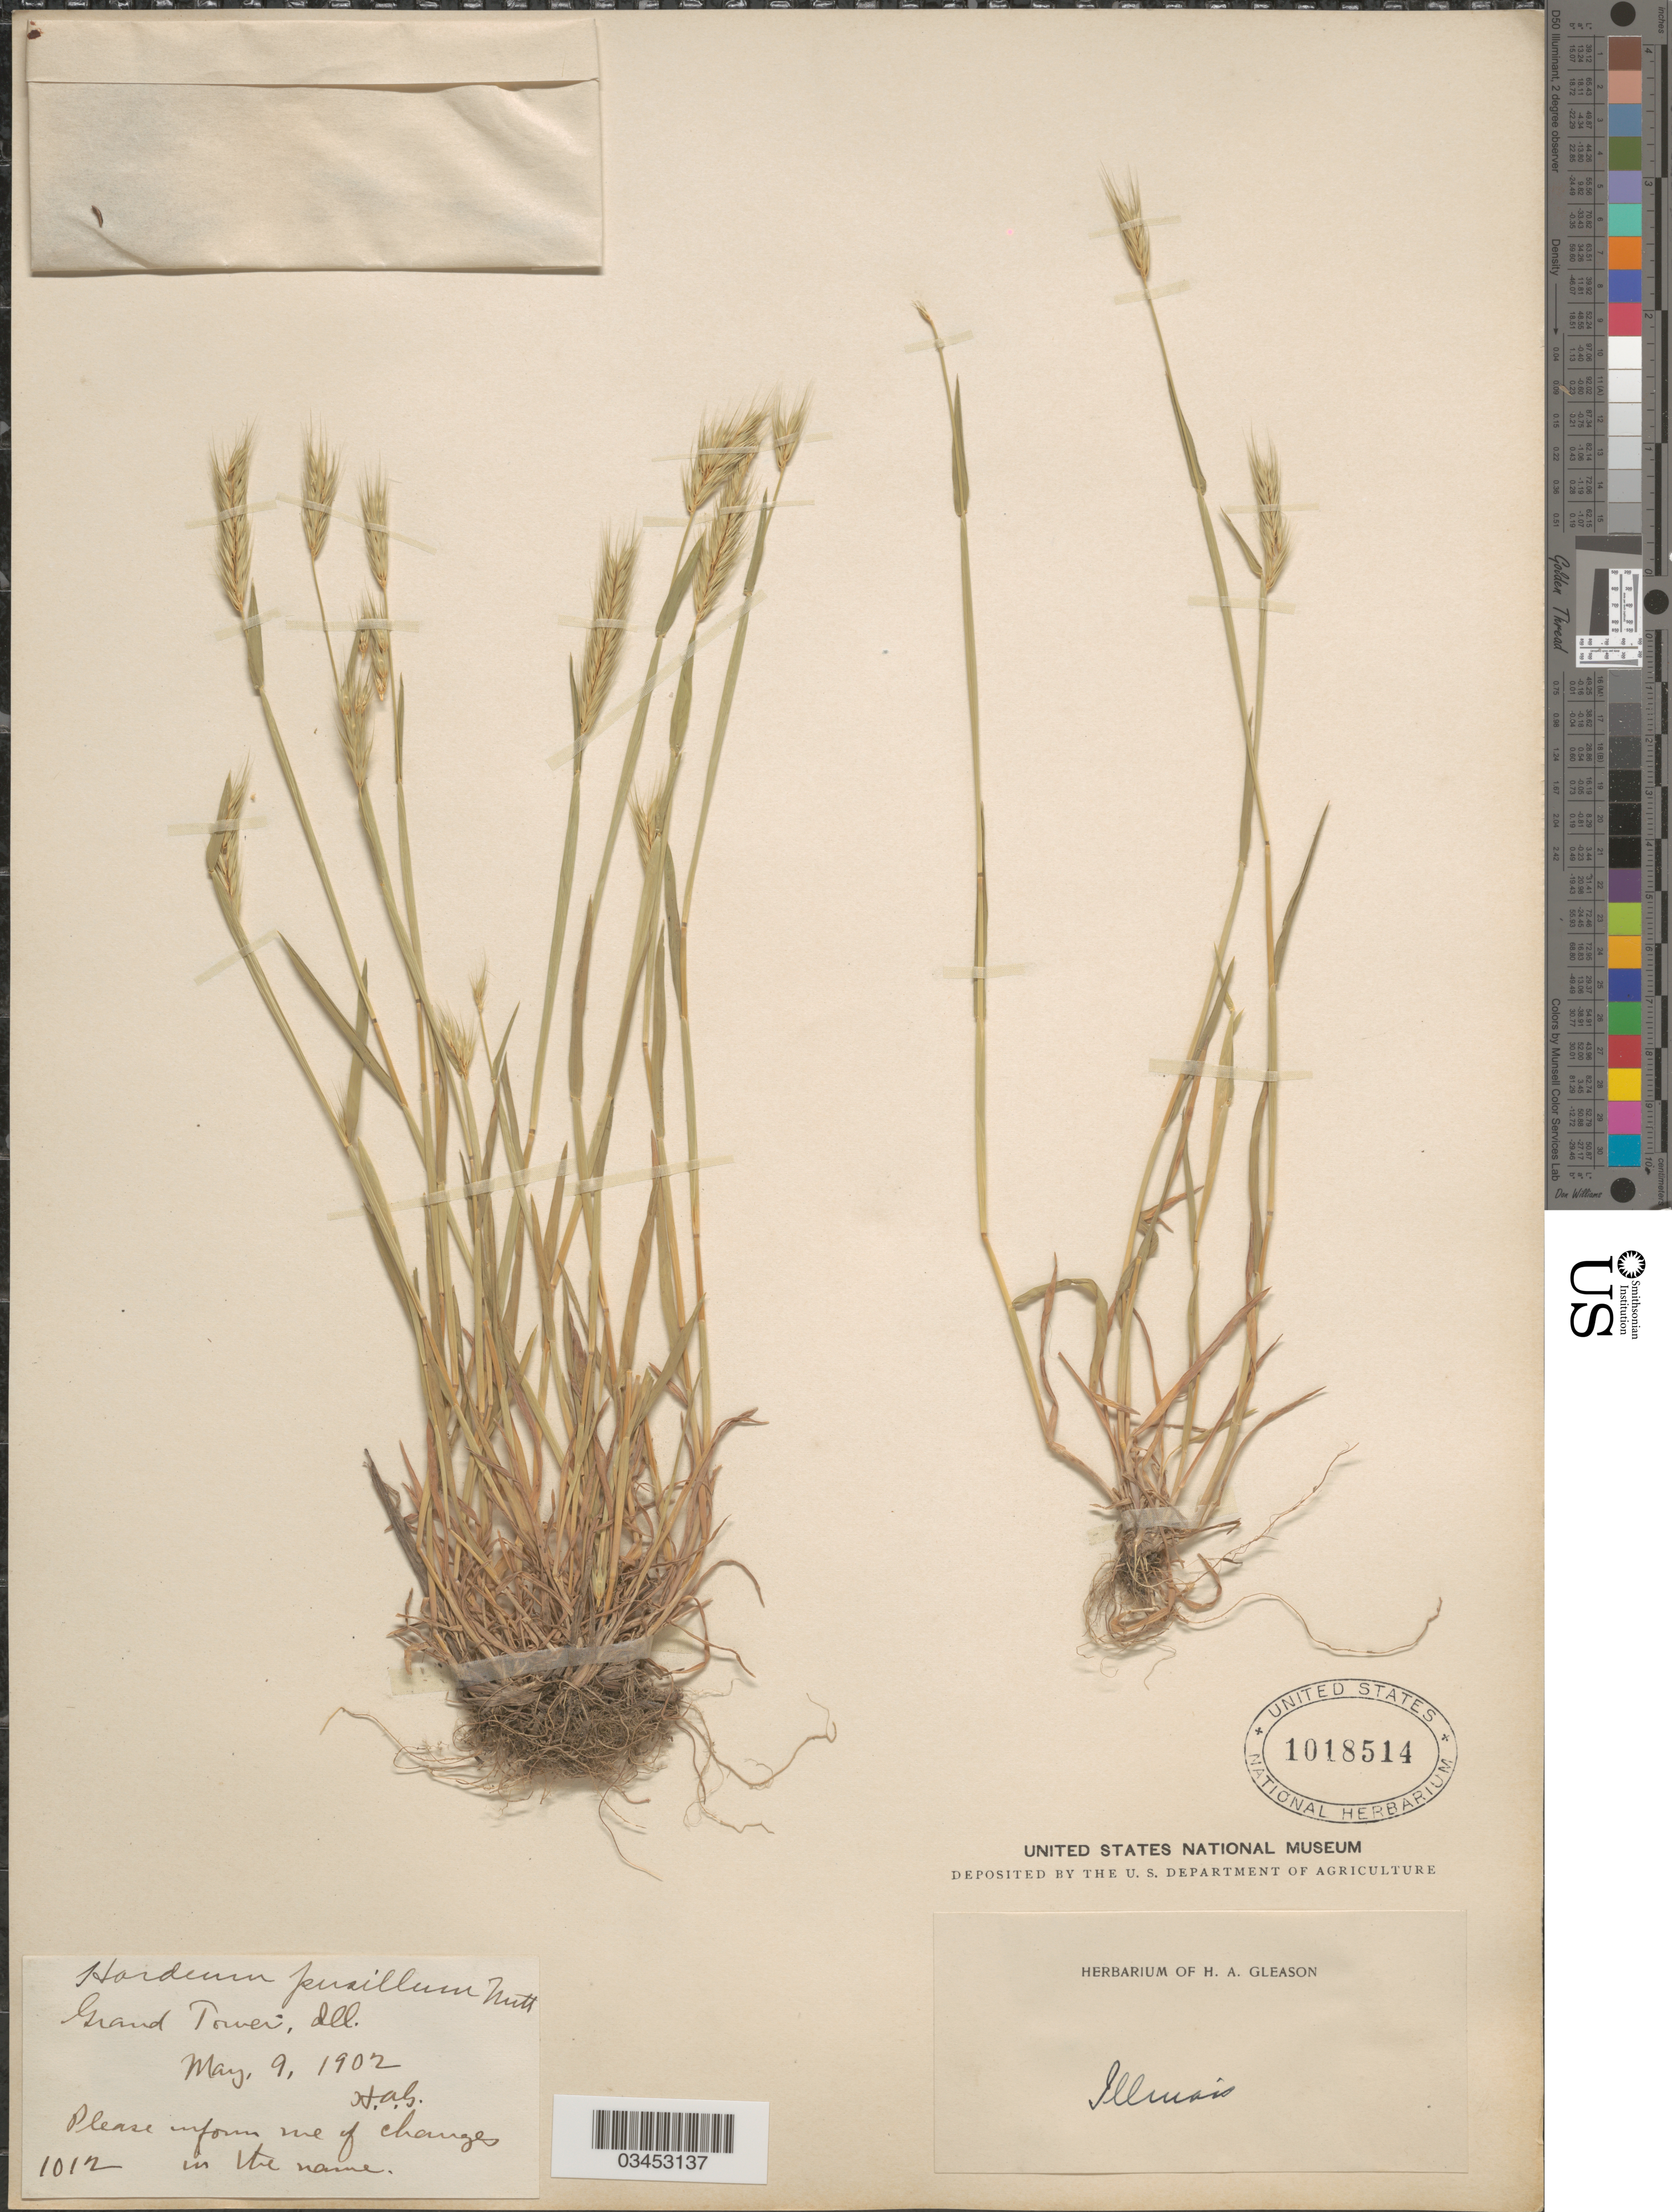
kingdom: Plantae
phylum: Tracheophyta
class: Liliopsida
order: Poales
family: Poaceae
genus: Hordeum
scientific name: Hordeum pusillum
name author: Nutt.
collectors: H. A. Gleason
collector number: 1012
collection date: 1902-05-09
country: United States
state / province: Illinois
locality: Grand Tower.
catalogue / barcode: US 1018514